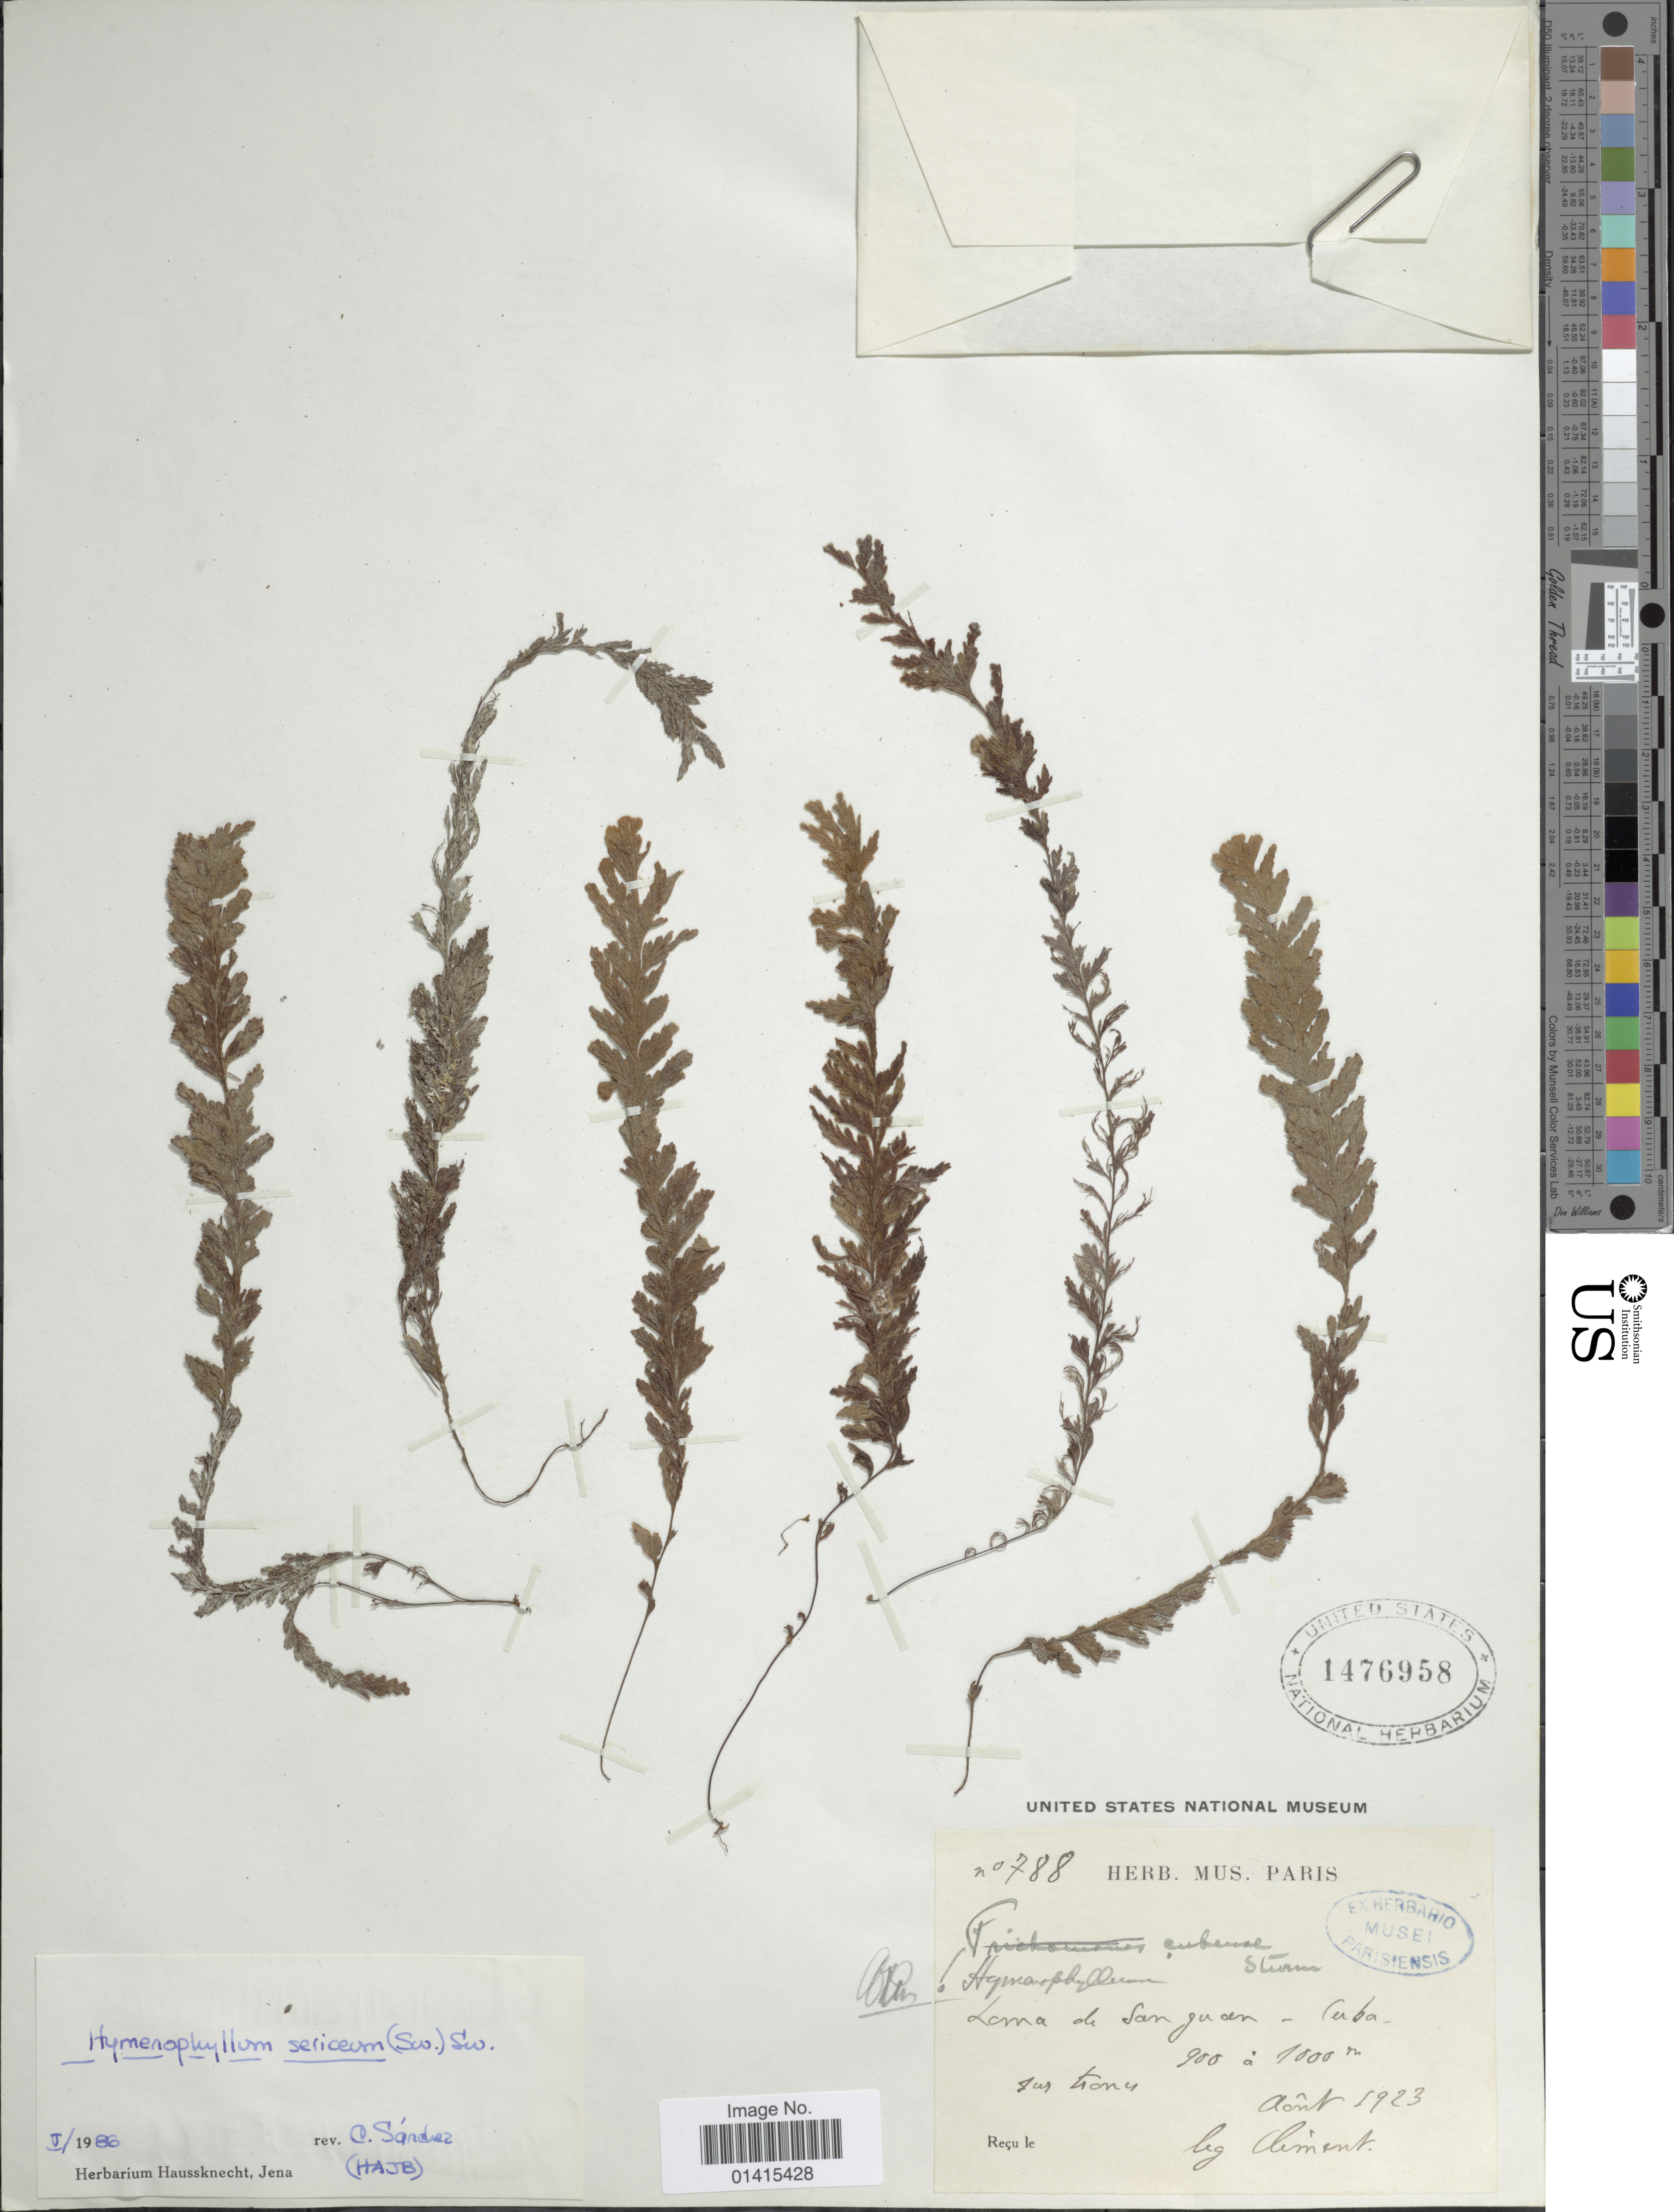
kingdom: Plantae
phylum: Tracheophyta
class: Polypodiopsida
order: Hymenophyllales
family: Hymenophyllaceae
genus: Hymenophyllum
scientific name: Hymenophyllum sericeum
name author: Sw. in Schrad.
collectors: Clément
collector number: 788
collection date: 1923-08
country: Cuba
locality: Loma de San Juan-Cuba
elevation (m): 900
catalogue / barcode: US 1476958